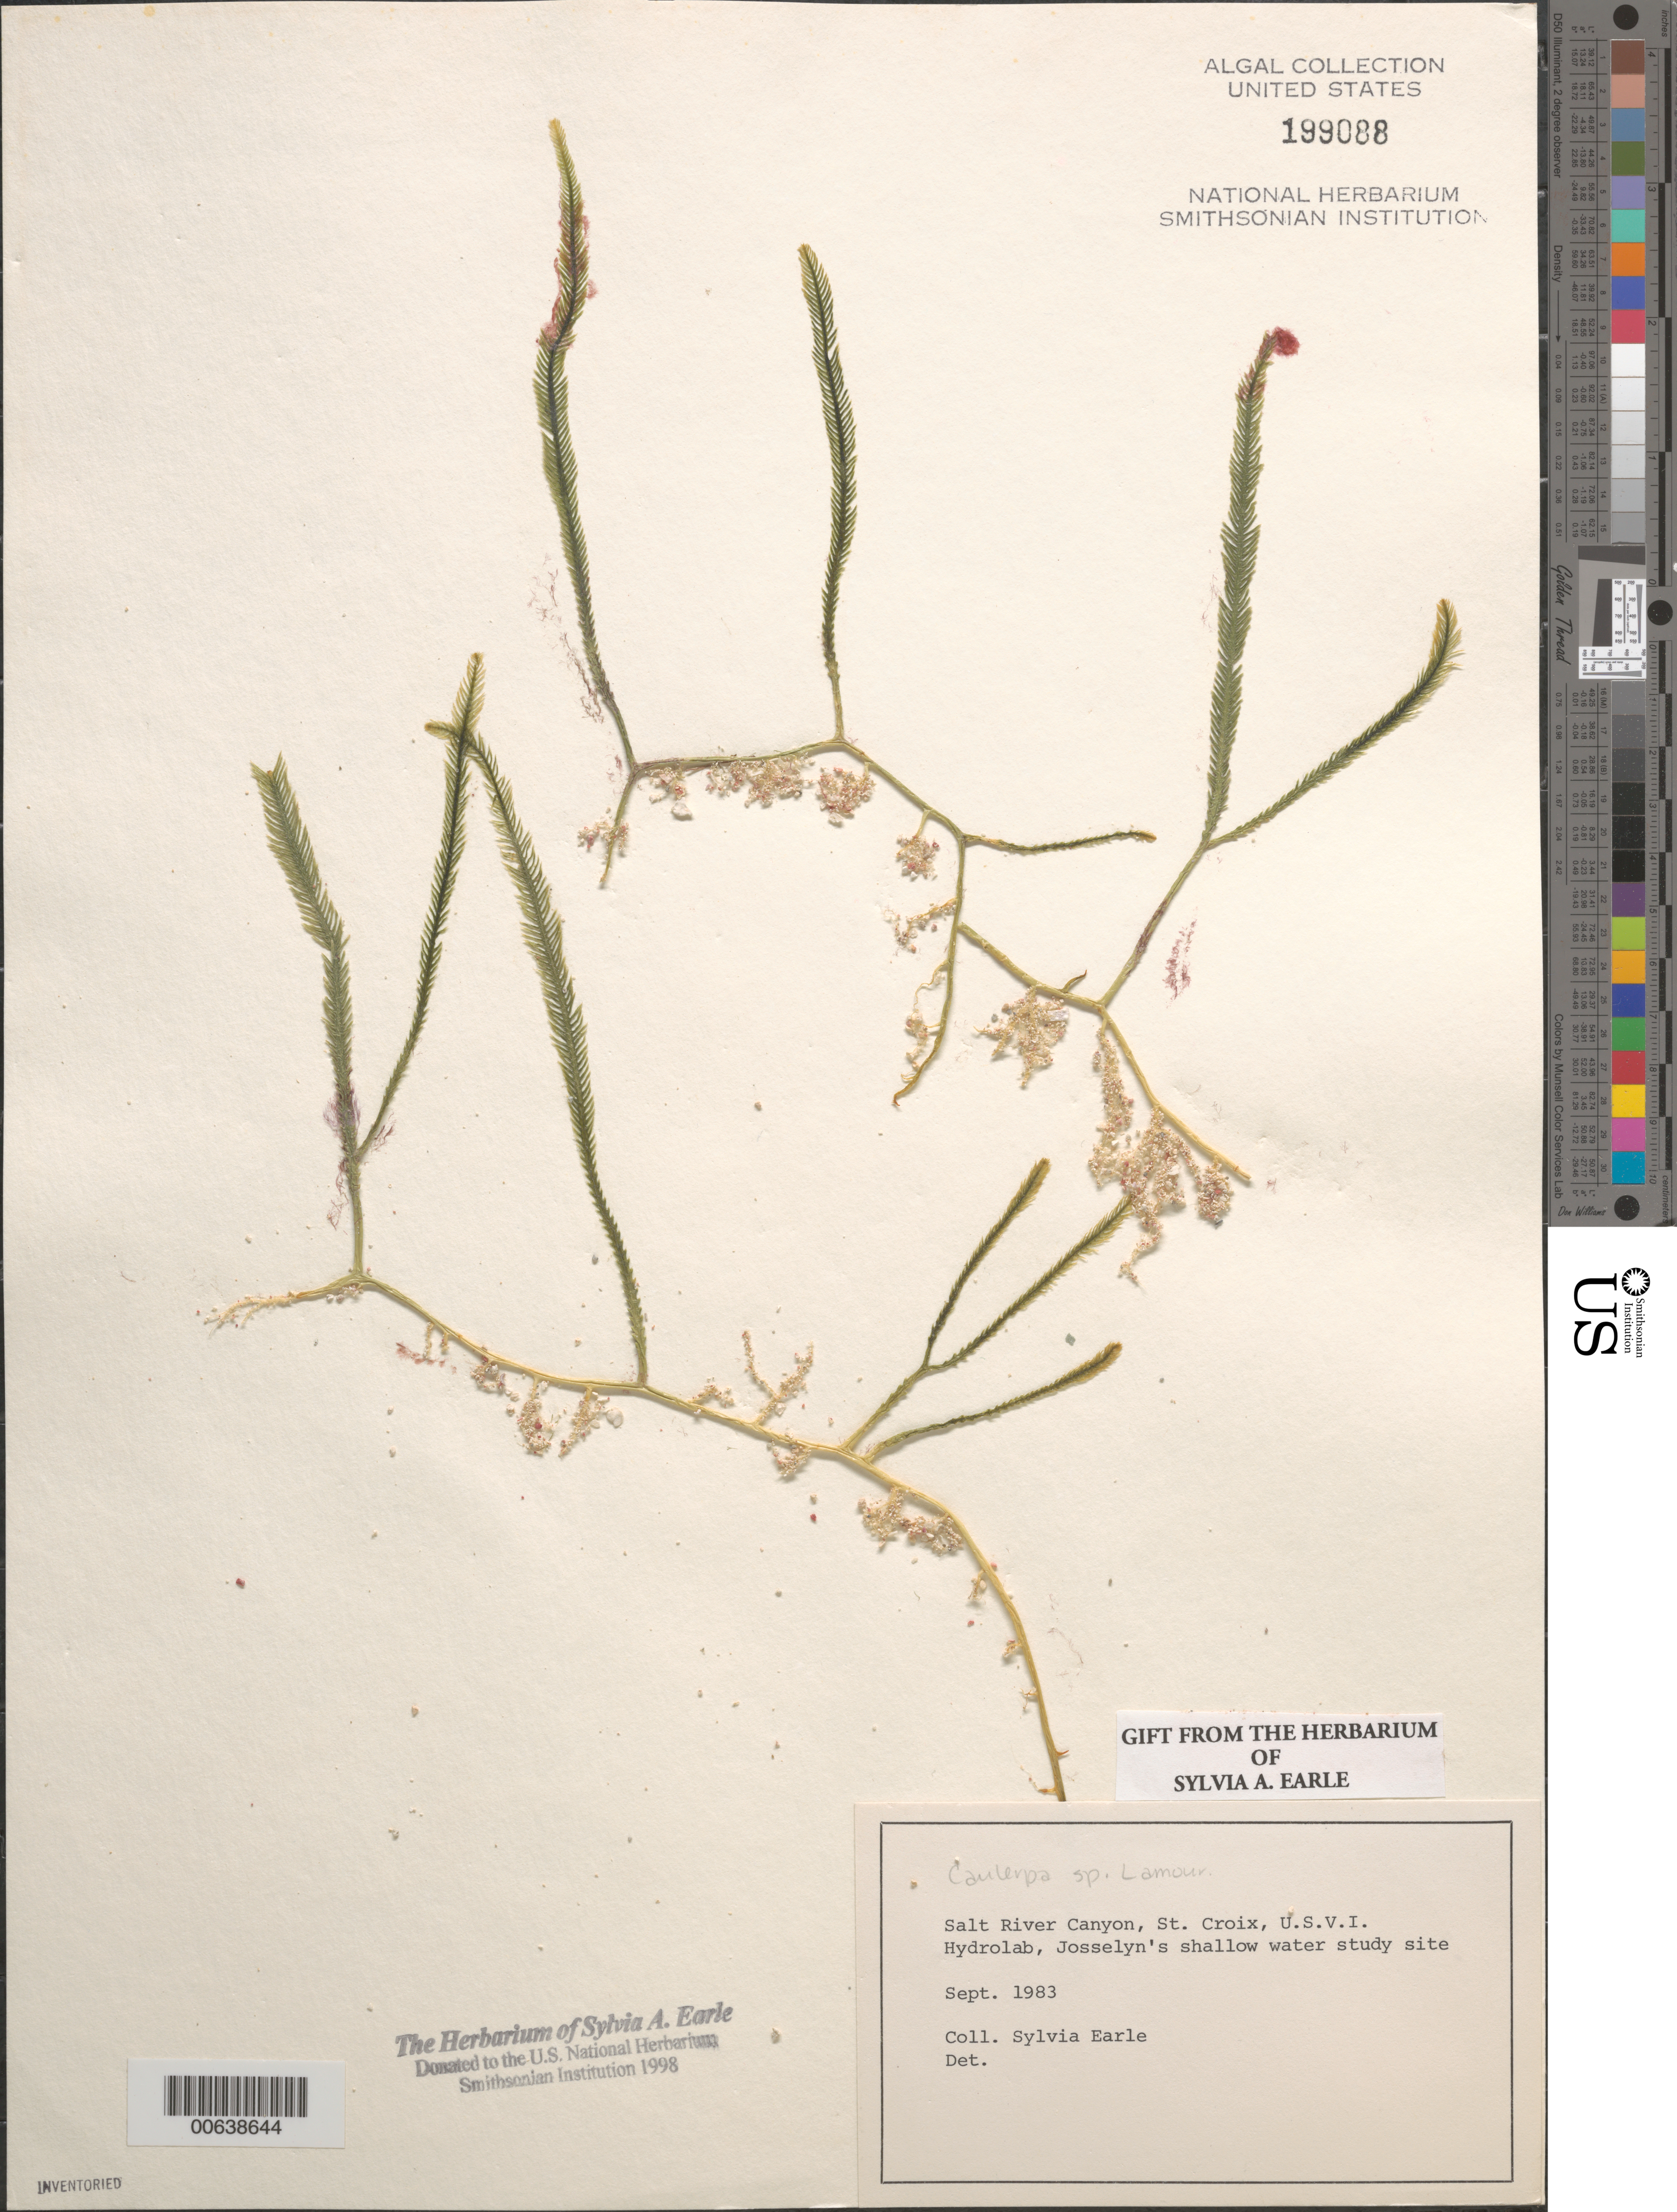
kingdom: Plantae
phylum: Chlorophyta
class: Ulvophyceae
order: Bryopsidales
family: Caulerpaceae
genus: Caulerpa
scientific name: Caulerpa sp.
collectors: S. A. Earle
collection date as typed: Sep 1983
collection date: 1983-09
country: U.S. Virgin Islands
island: St. Croix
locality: Salt River Canyon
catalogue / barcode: US 199088